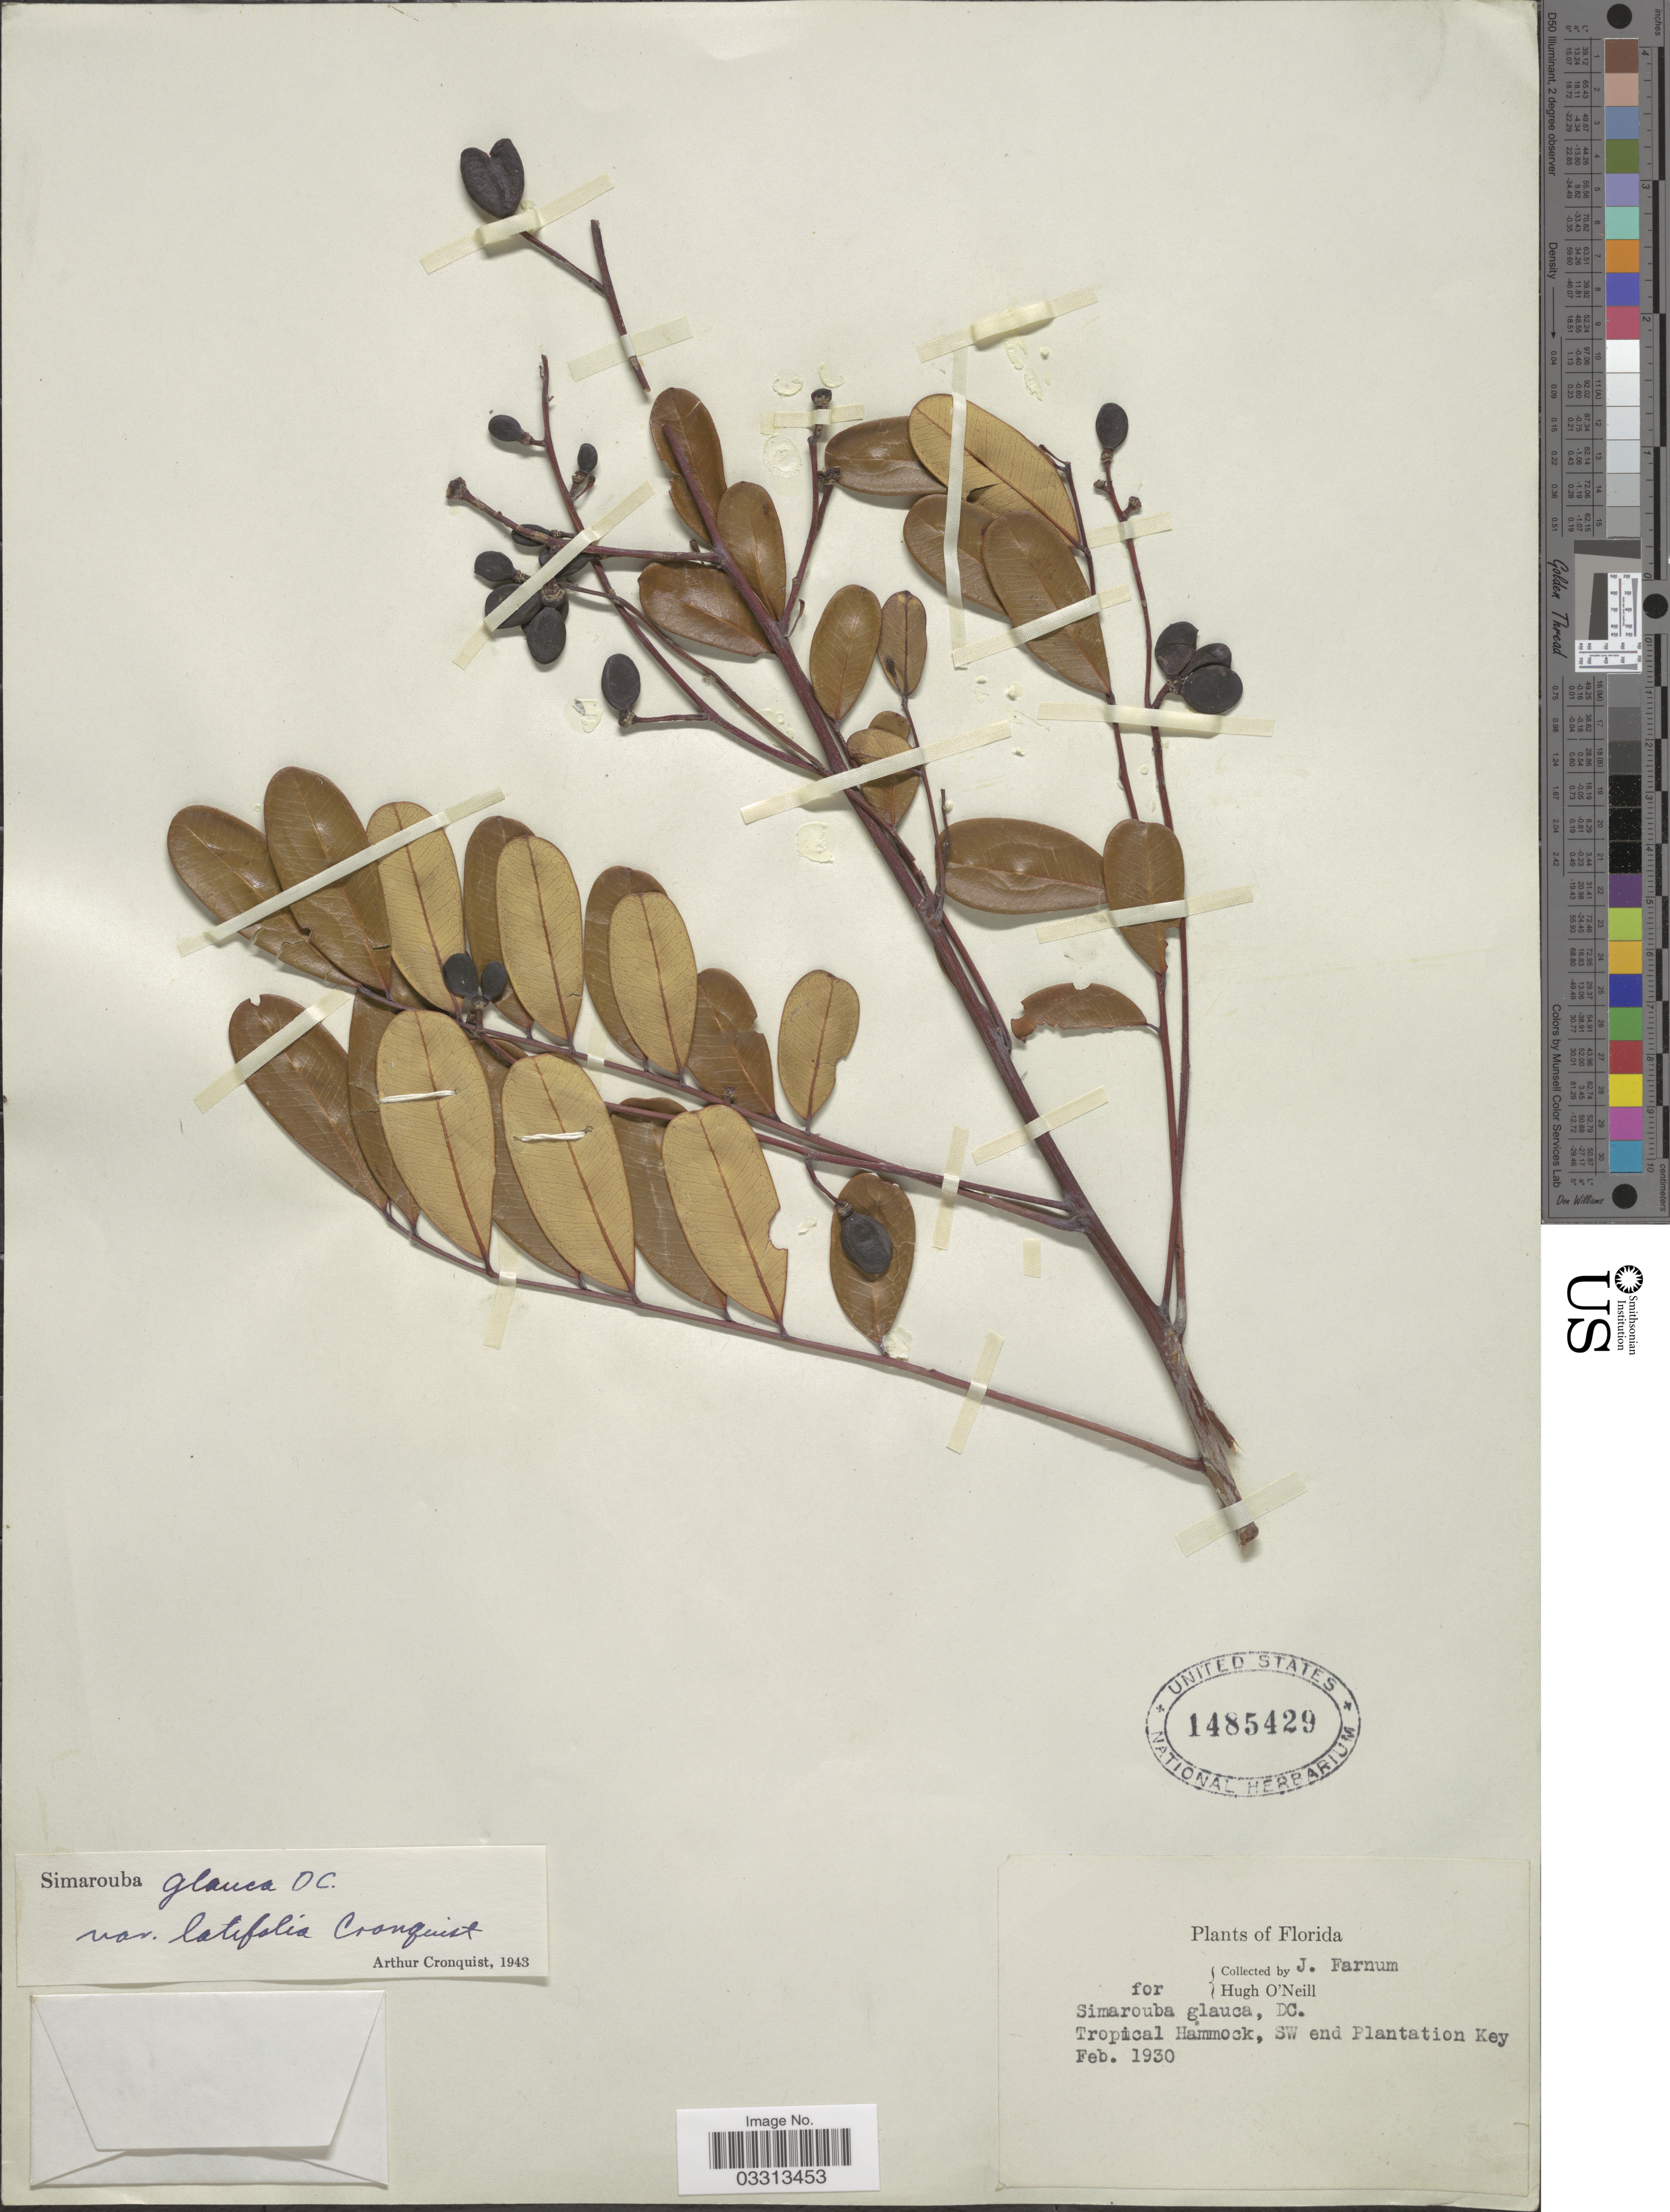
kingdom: Plantae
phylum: Tracheophyta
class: Magnoliopsida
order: Sapindales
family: Simaroubaceae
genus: Simarouba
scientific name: Simarouba glauca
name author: DC.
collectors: J. Farnum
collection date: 1930-02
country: United States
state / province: Florida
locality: Tropical Hammock, SW end Plantation Key.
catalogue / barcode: US 1485429